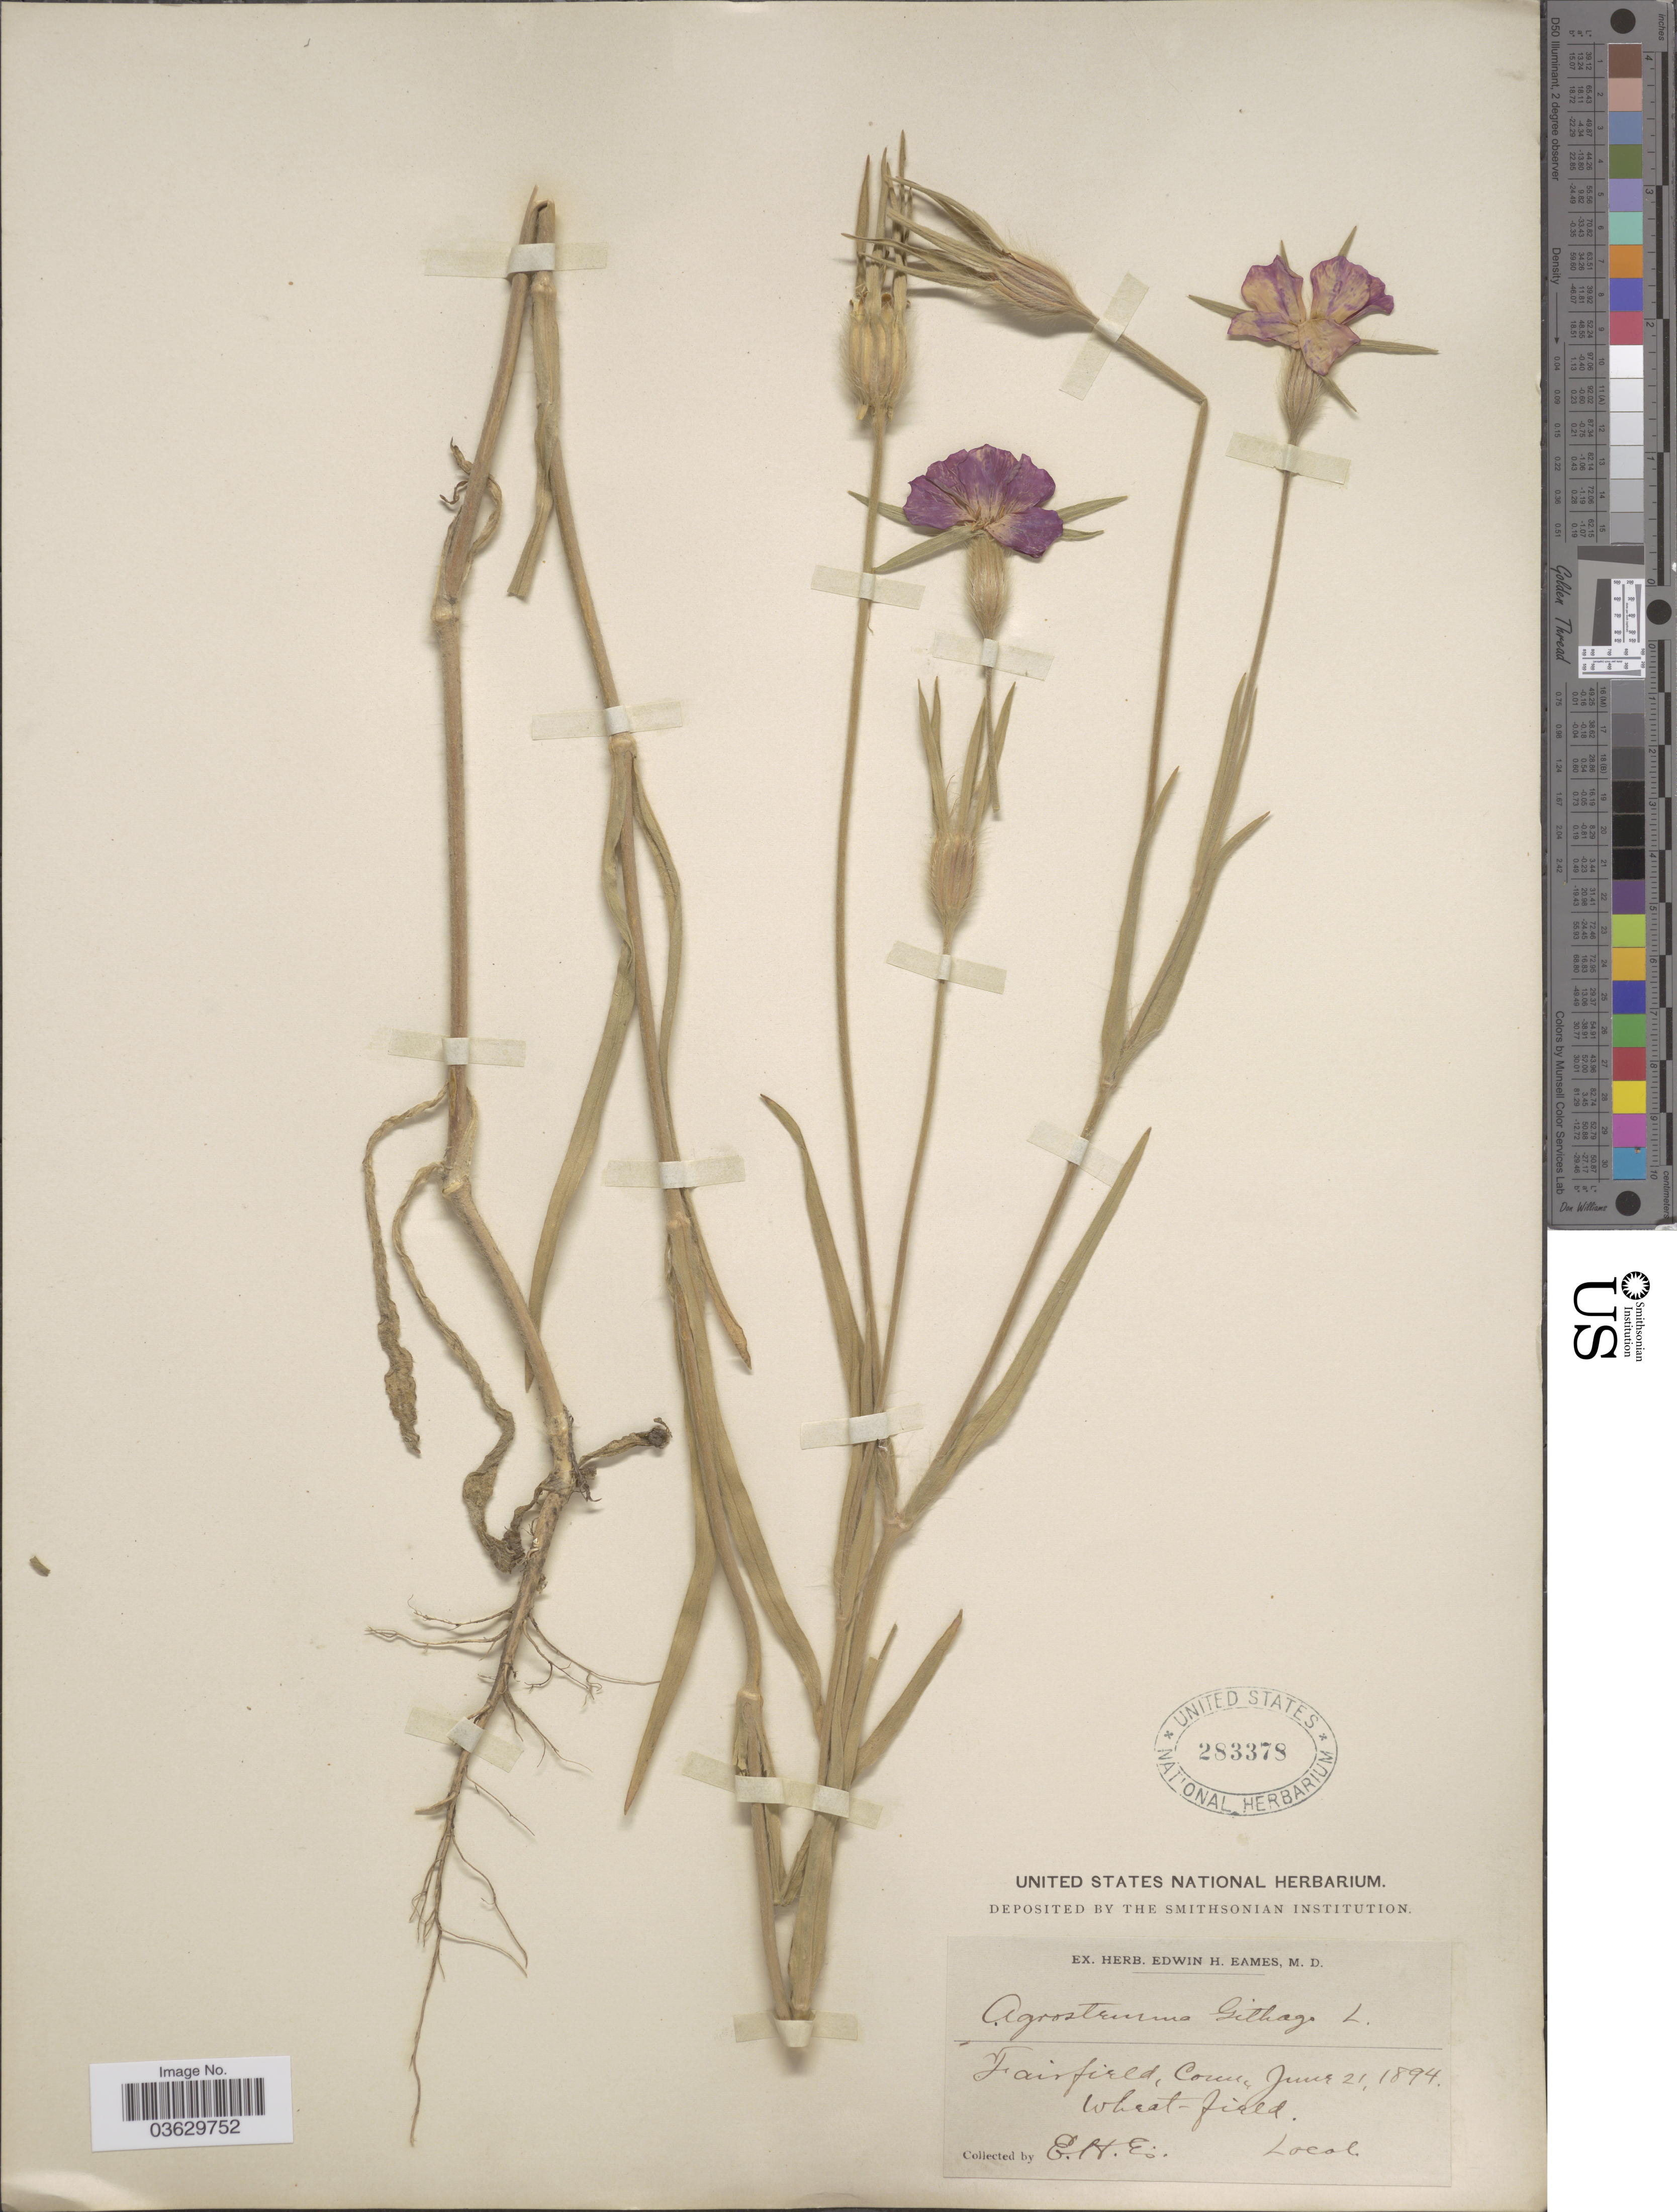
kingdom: Plantae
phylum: Tracheophyta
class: Magnoliopsida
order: Caryophyllales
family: Caryophyllaceae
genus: Agrostemma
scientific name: Agrostemma githago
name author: L.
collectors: E. H. Eames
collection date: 1894-06-21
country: United States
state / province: Connecticut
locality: Fairfield.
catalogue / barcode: US 283378